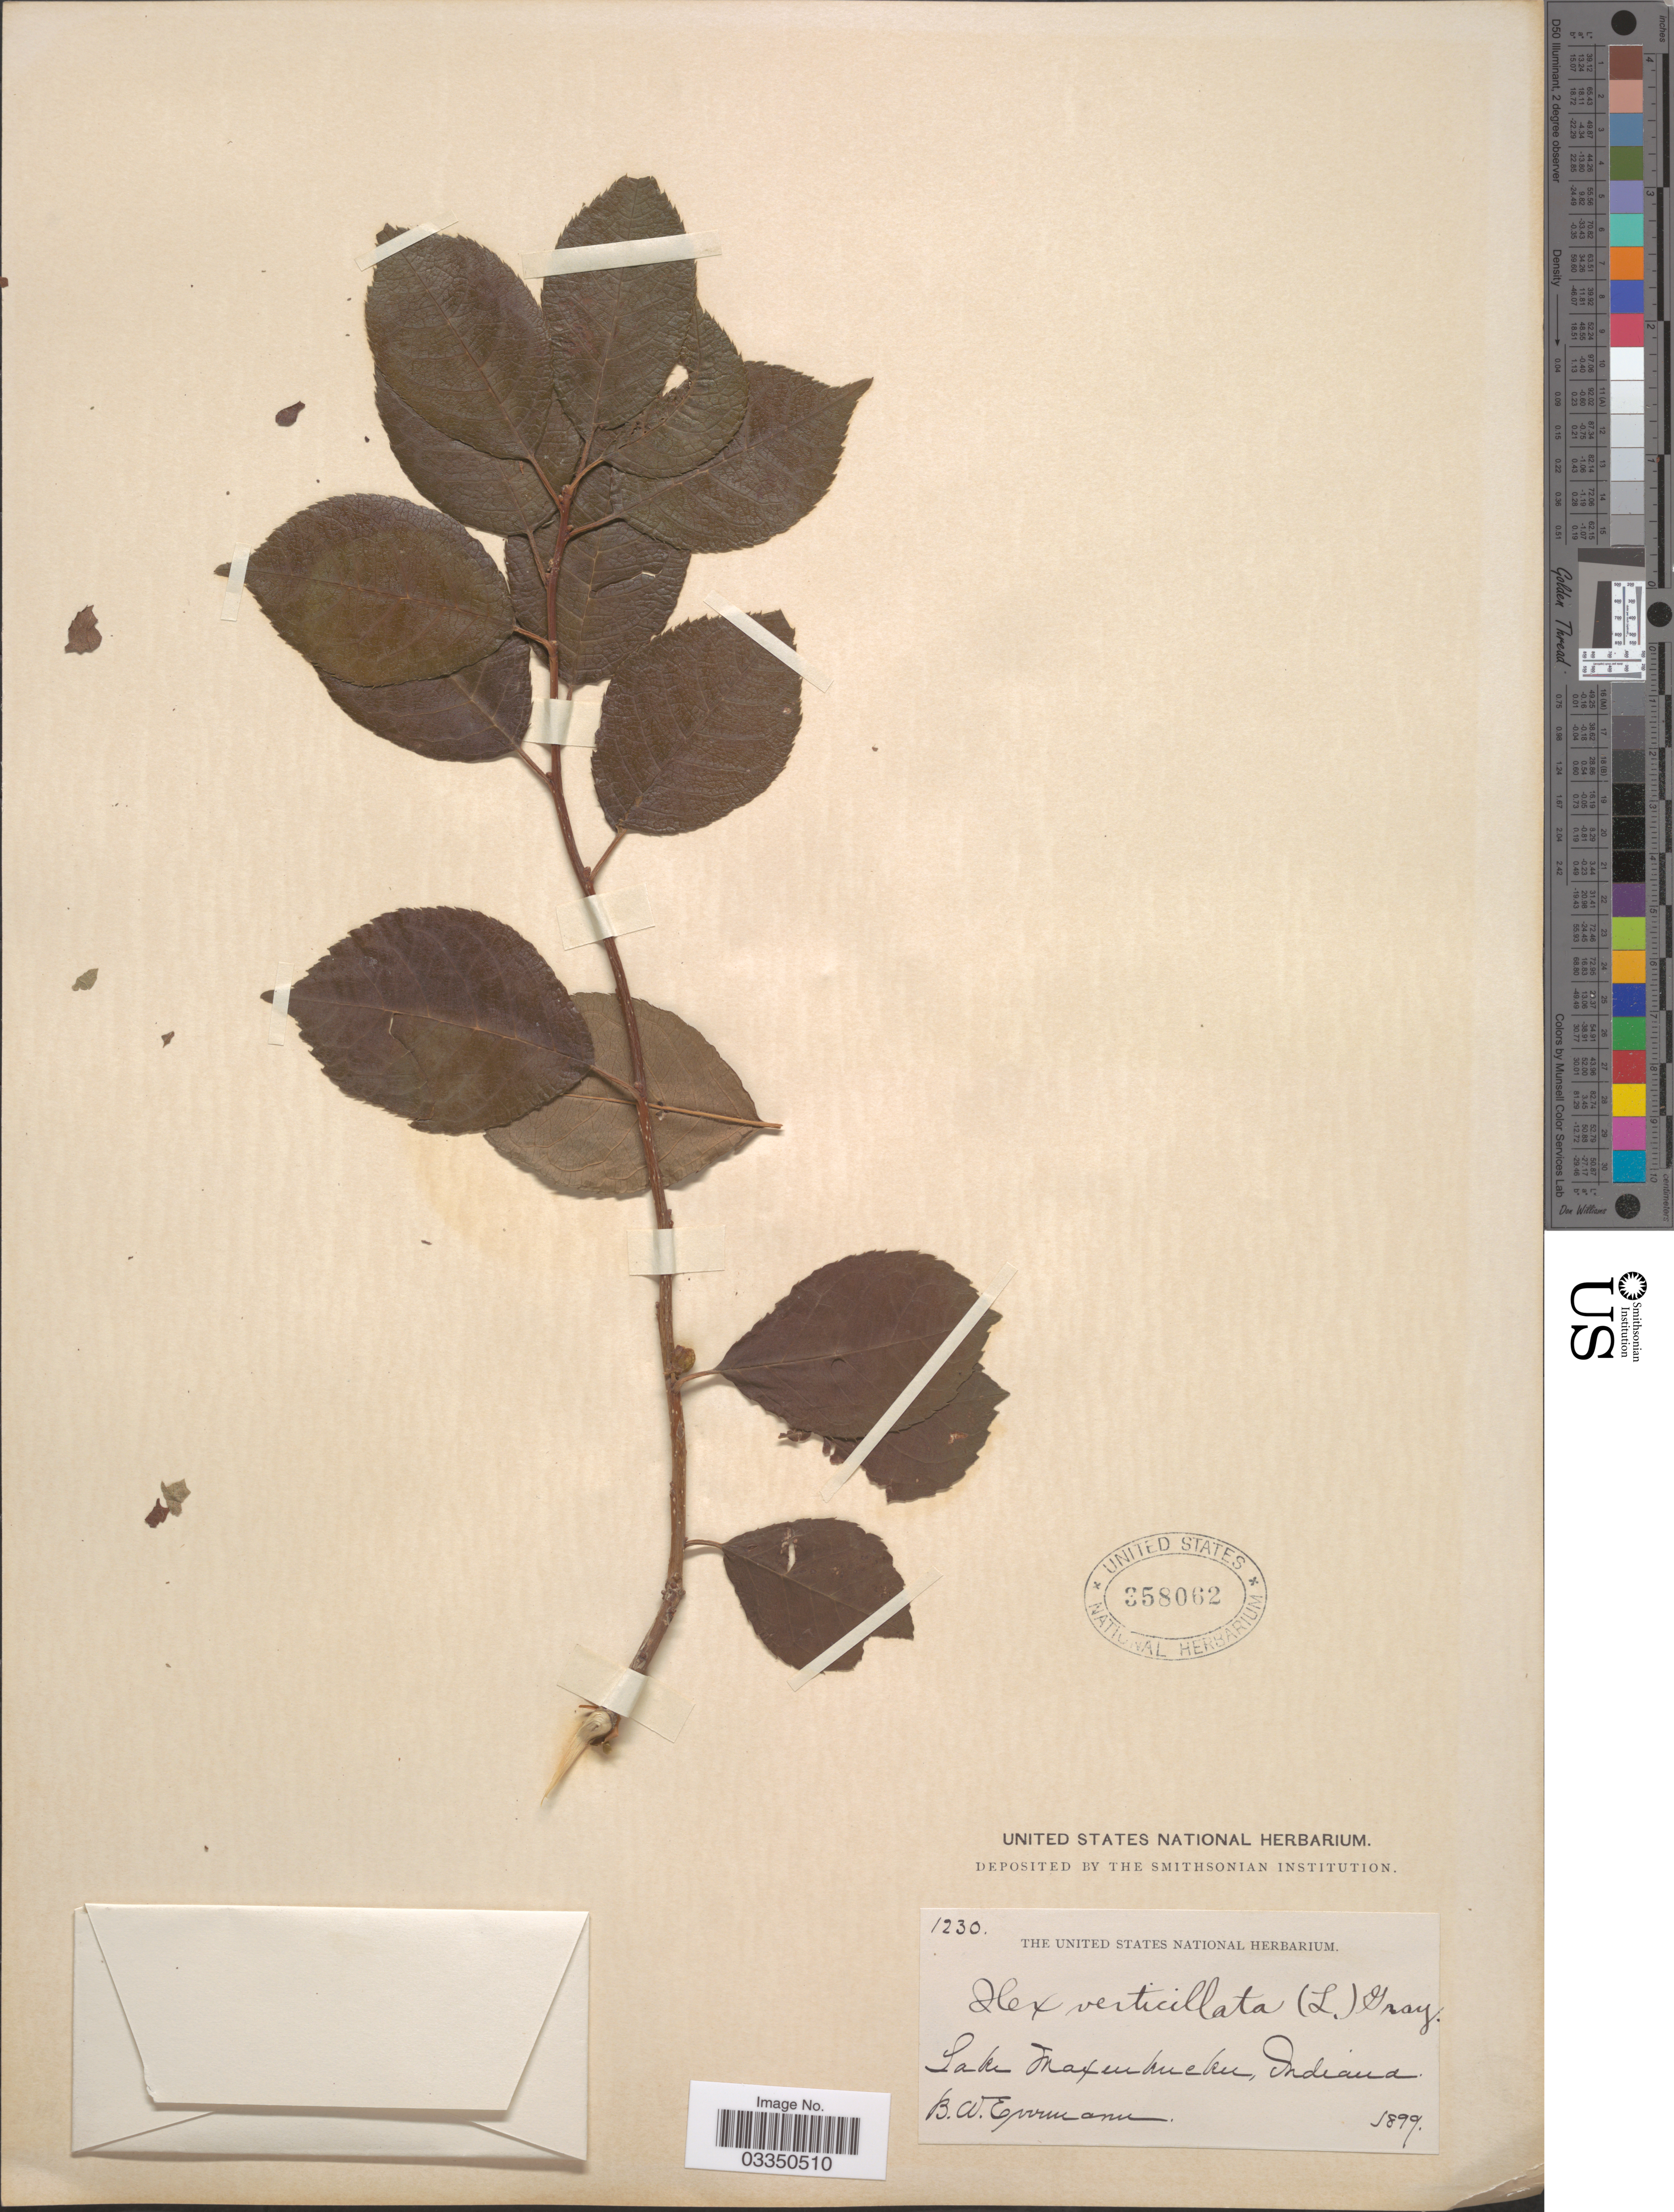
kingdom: Plantae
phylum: Tracheophyta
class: Magnoliopsida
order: Aquifoliales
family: Aquifoliaceae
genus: Ilex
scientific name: Ilex verticillata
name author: (L.) A. Gray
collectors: B. W. Evermann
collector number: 1230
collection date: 1899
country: United States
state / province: Indiana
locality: Lake Maxinkuckee.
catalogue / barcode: US 358062